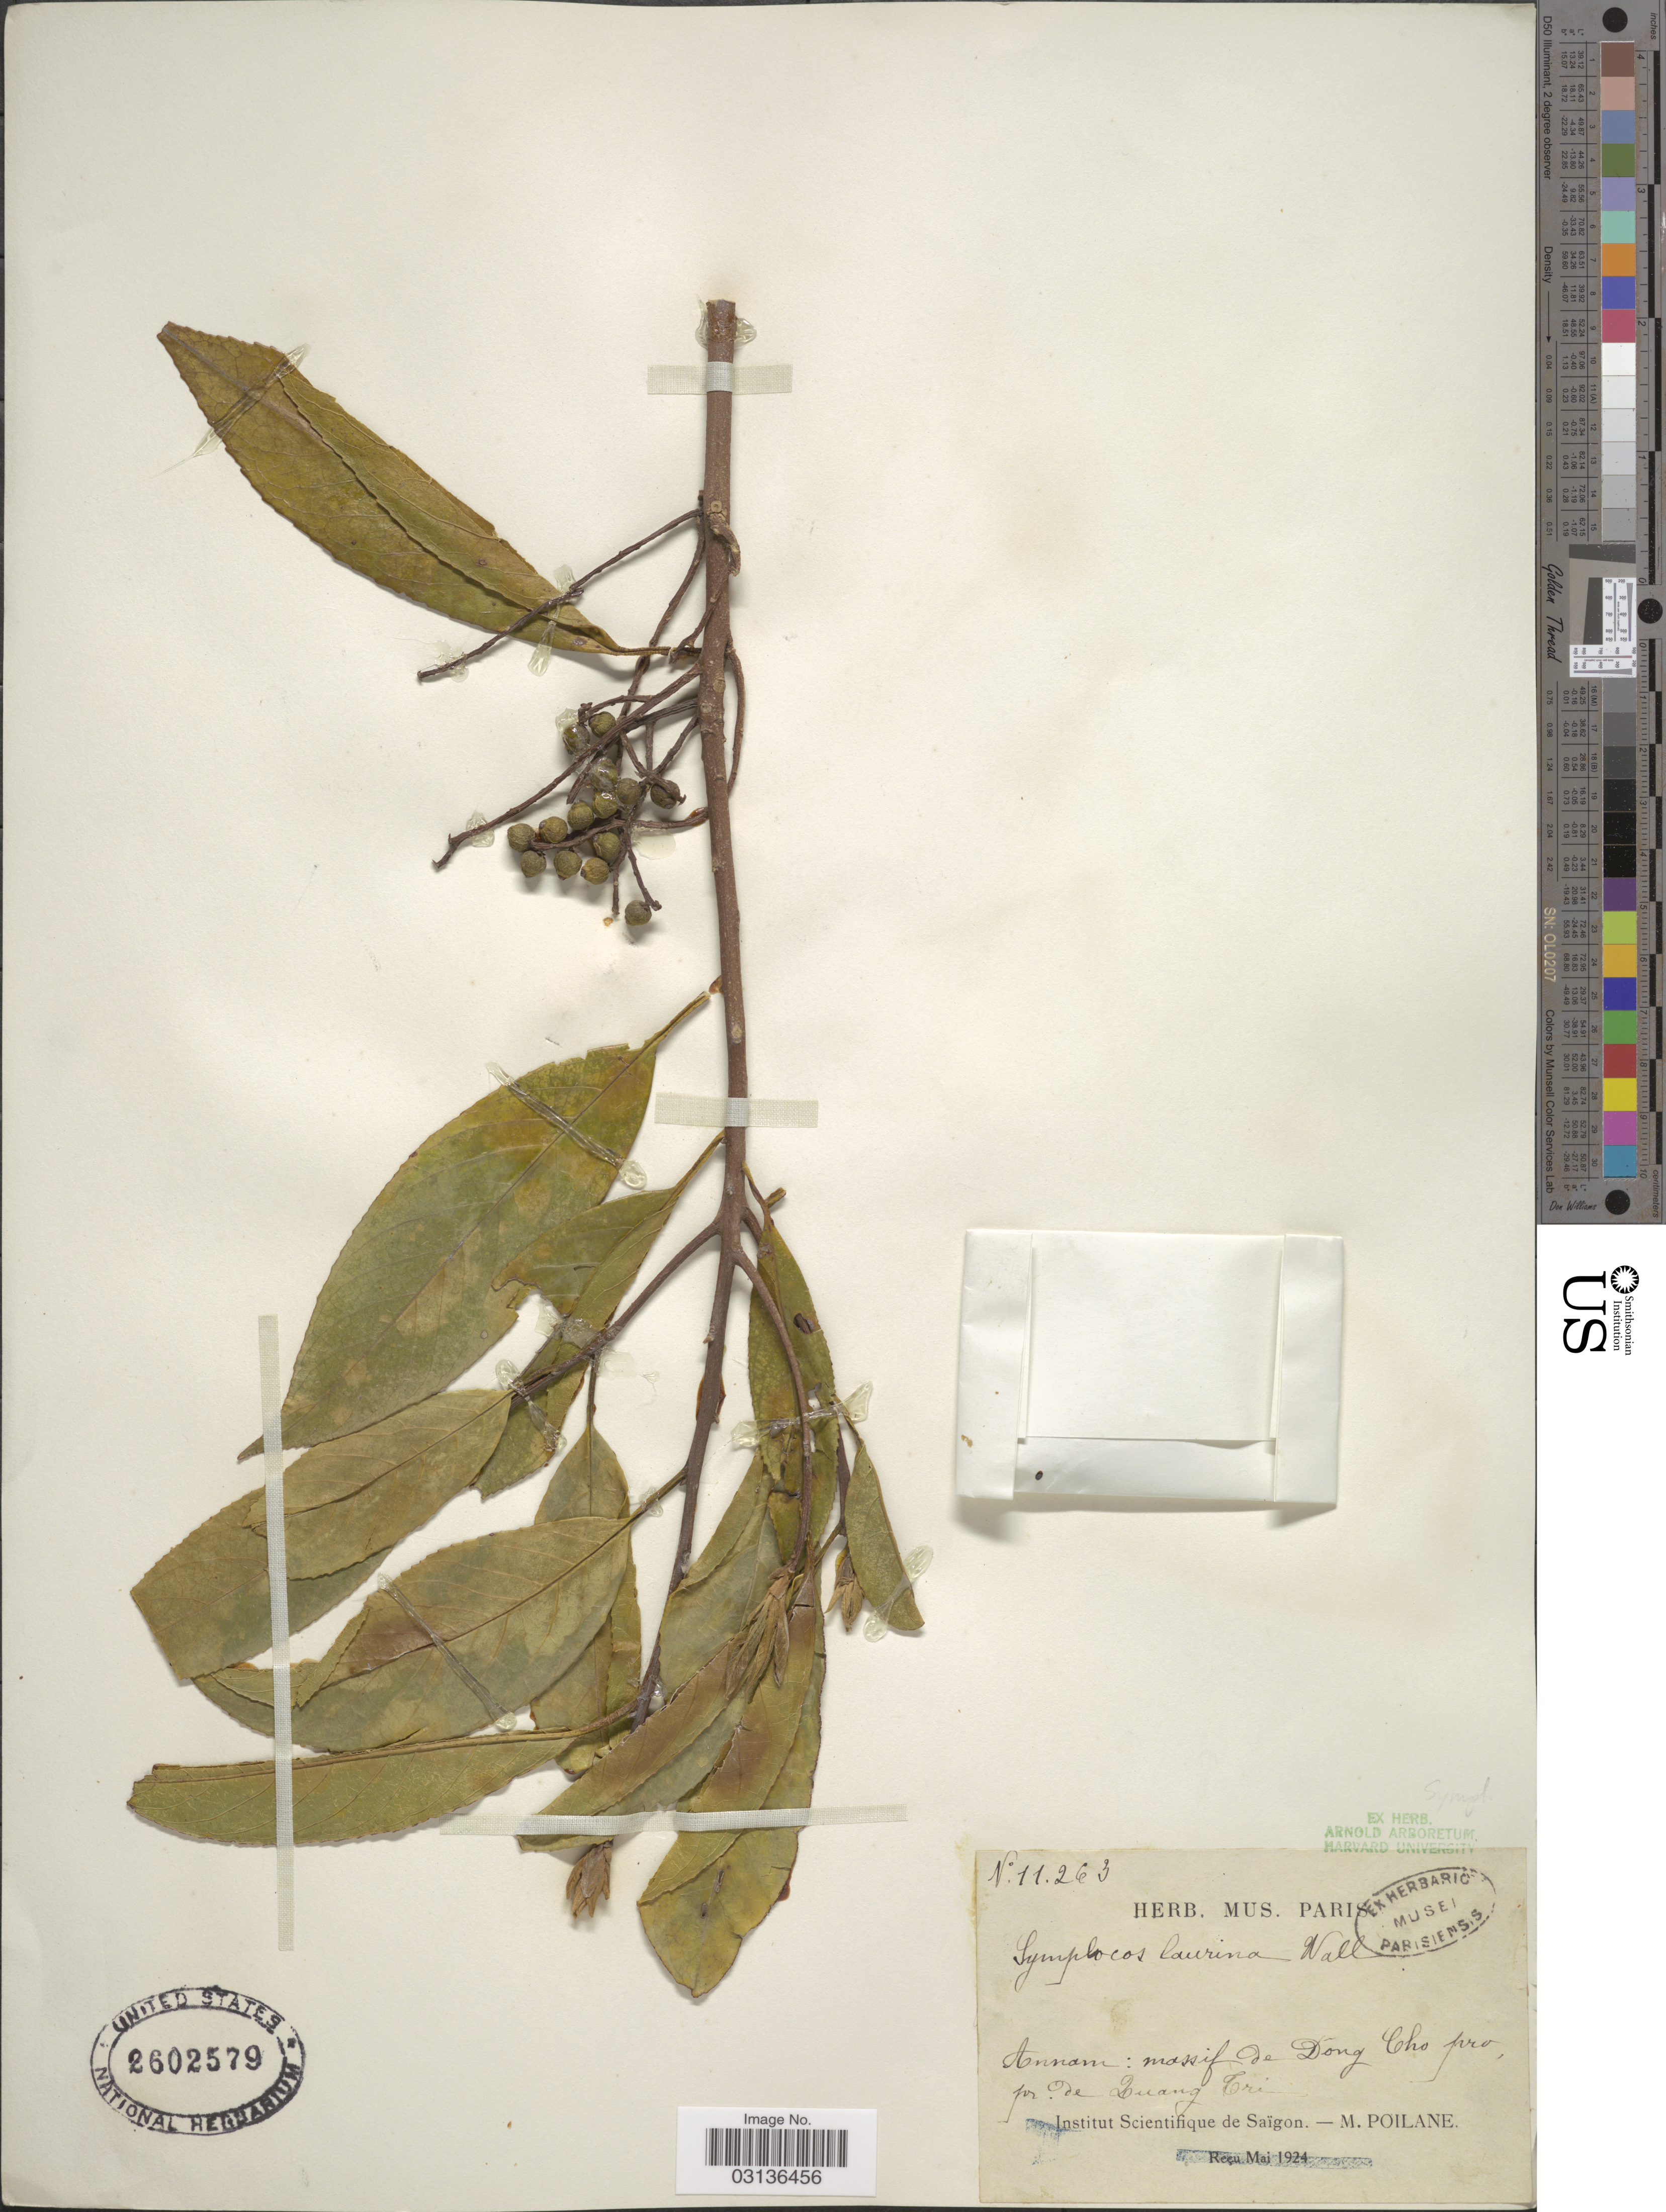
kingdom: Plantae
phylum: Tracheophyta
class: Magnoliopsida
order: Ericales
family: Symplocaceae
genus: Symplocos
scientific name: Symplocos cochinchinensis subsp. laurina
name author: (Retz.) Noot.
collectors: M. Poilane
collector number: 11263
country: Vietnam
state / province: Quang Tri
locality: Annam: massif de Dong Cho pro, pr. de Quang Tri.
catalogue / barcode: US 2602579